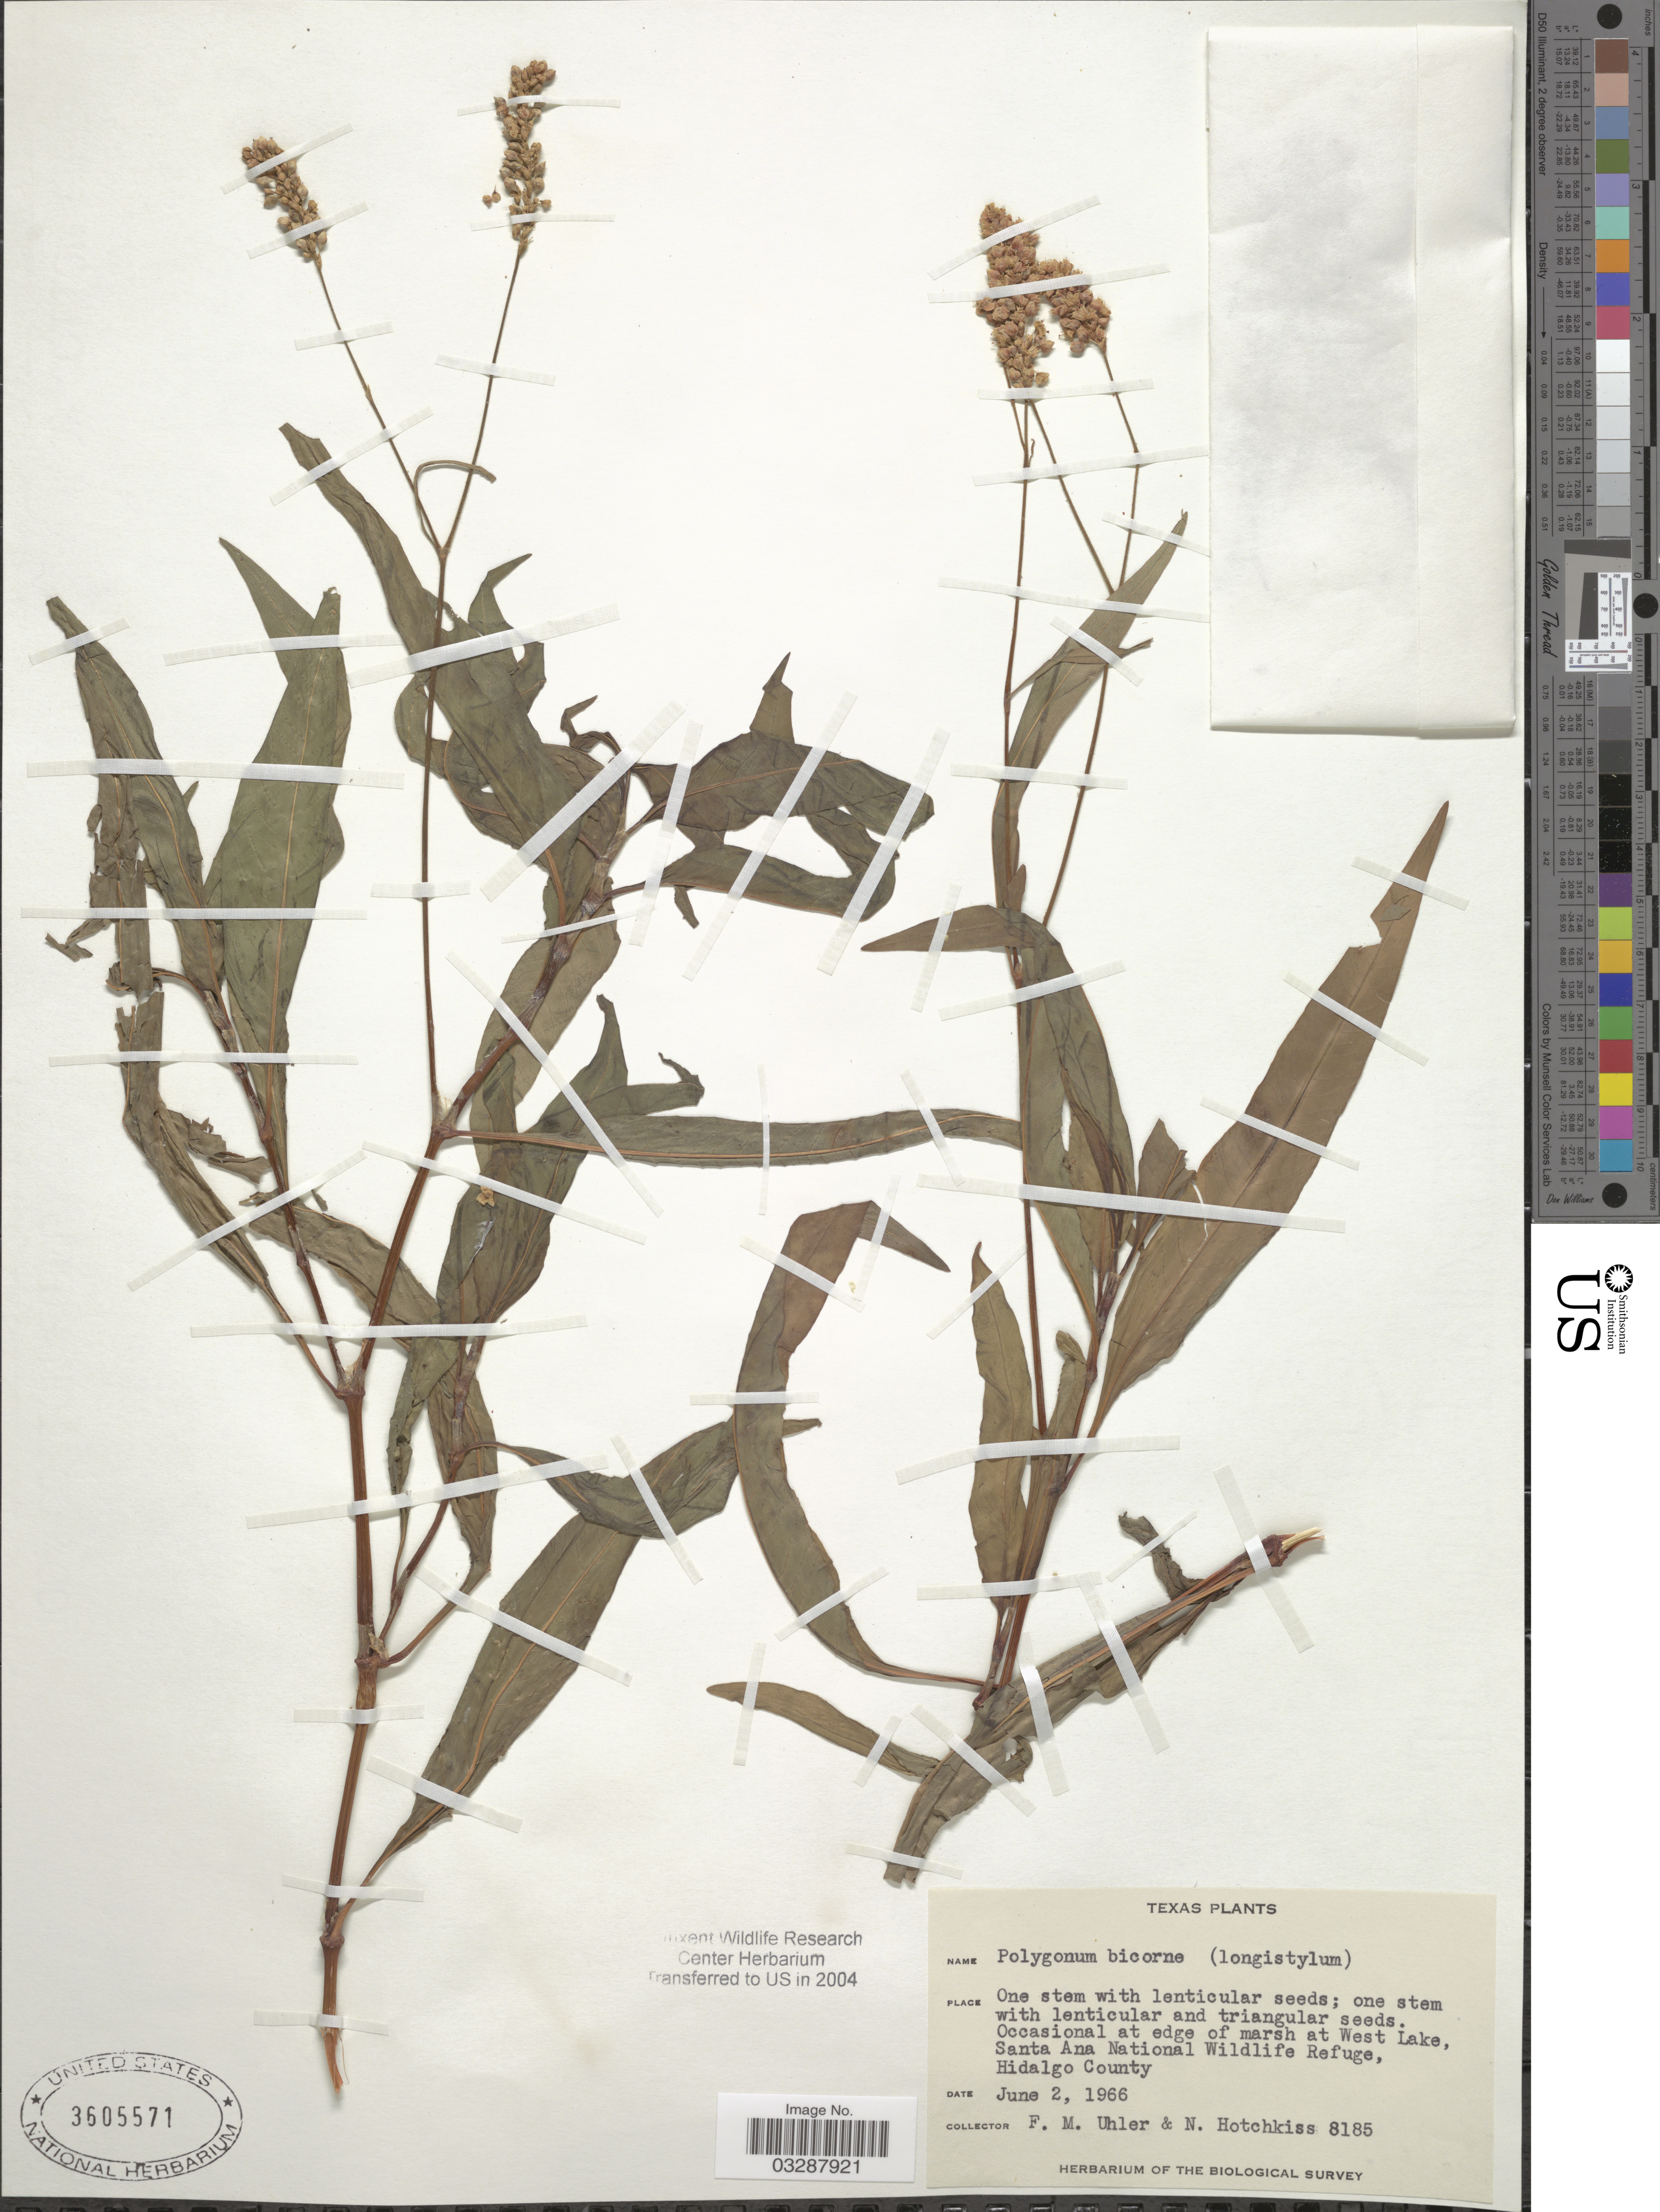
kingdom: Plantae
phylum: Tracheophyta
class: Magnoliopsida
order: Caryophyllales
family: Polygonaceae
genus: Persicaria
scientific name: Persicaria bicornis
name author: (Raf.) Nieuwl.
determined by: Atha, D. E.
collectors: F. M. Uhler & N. Hotchkiss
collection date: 1966-06-02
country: United States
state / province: Texas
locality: Occasional at edge of marsh at West Lake, Santa Ana National Wildlife Refuge, Hidalgo County.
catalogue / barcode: US 3605571